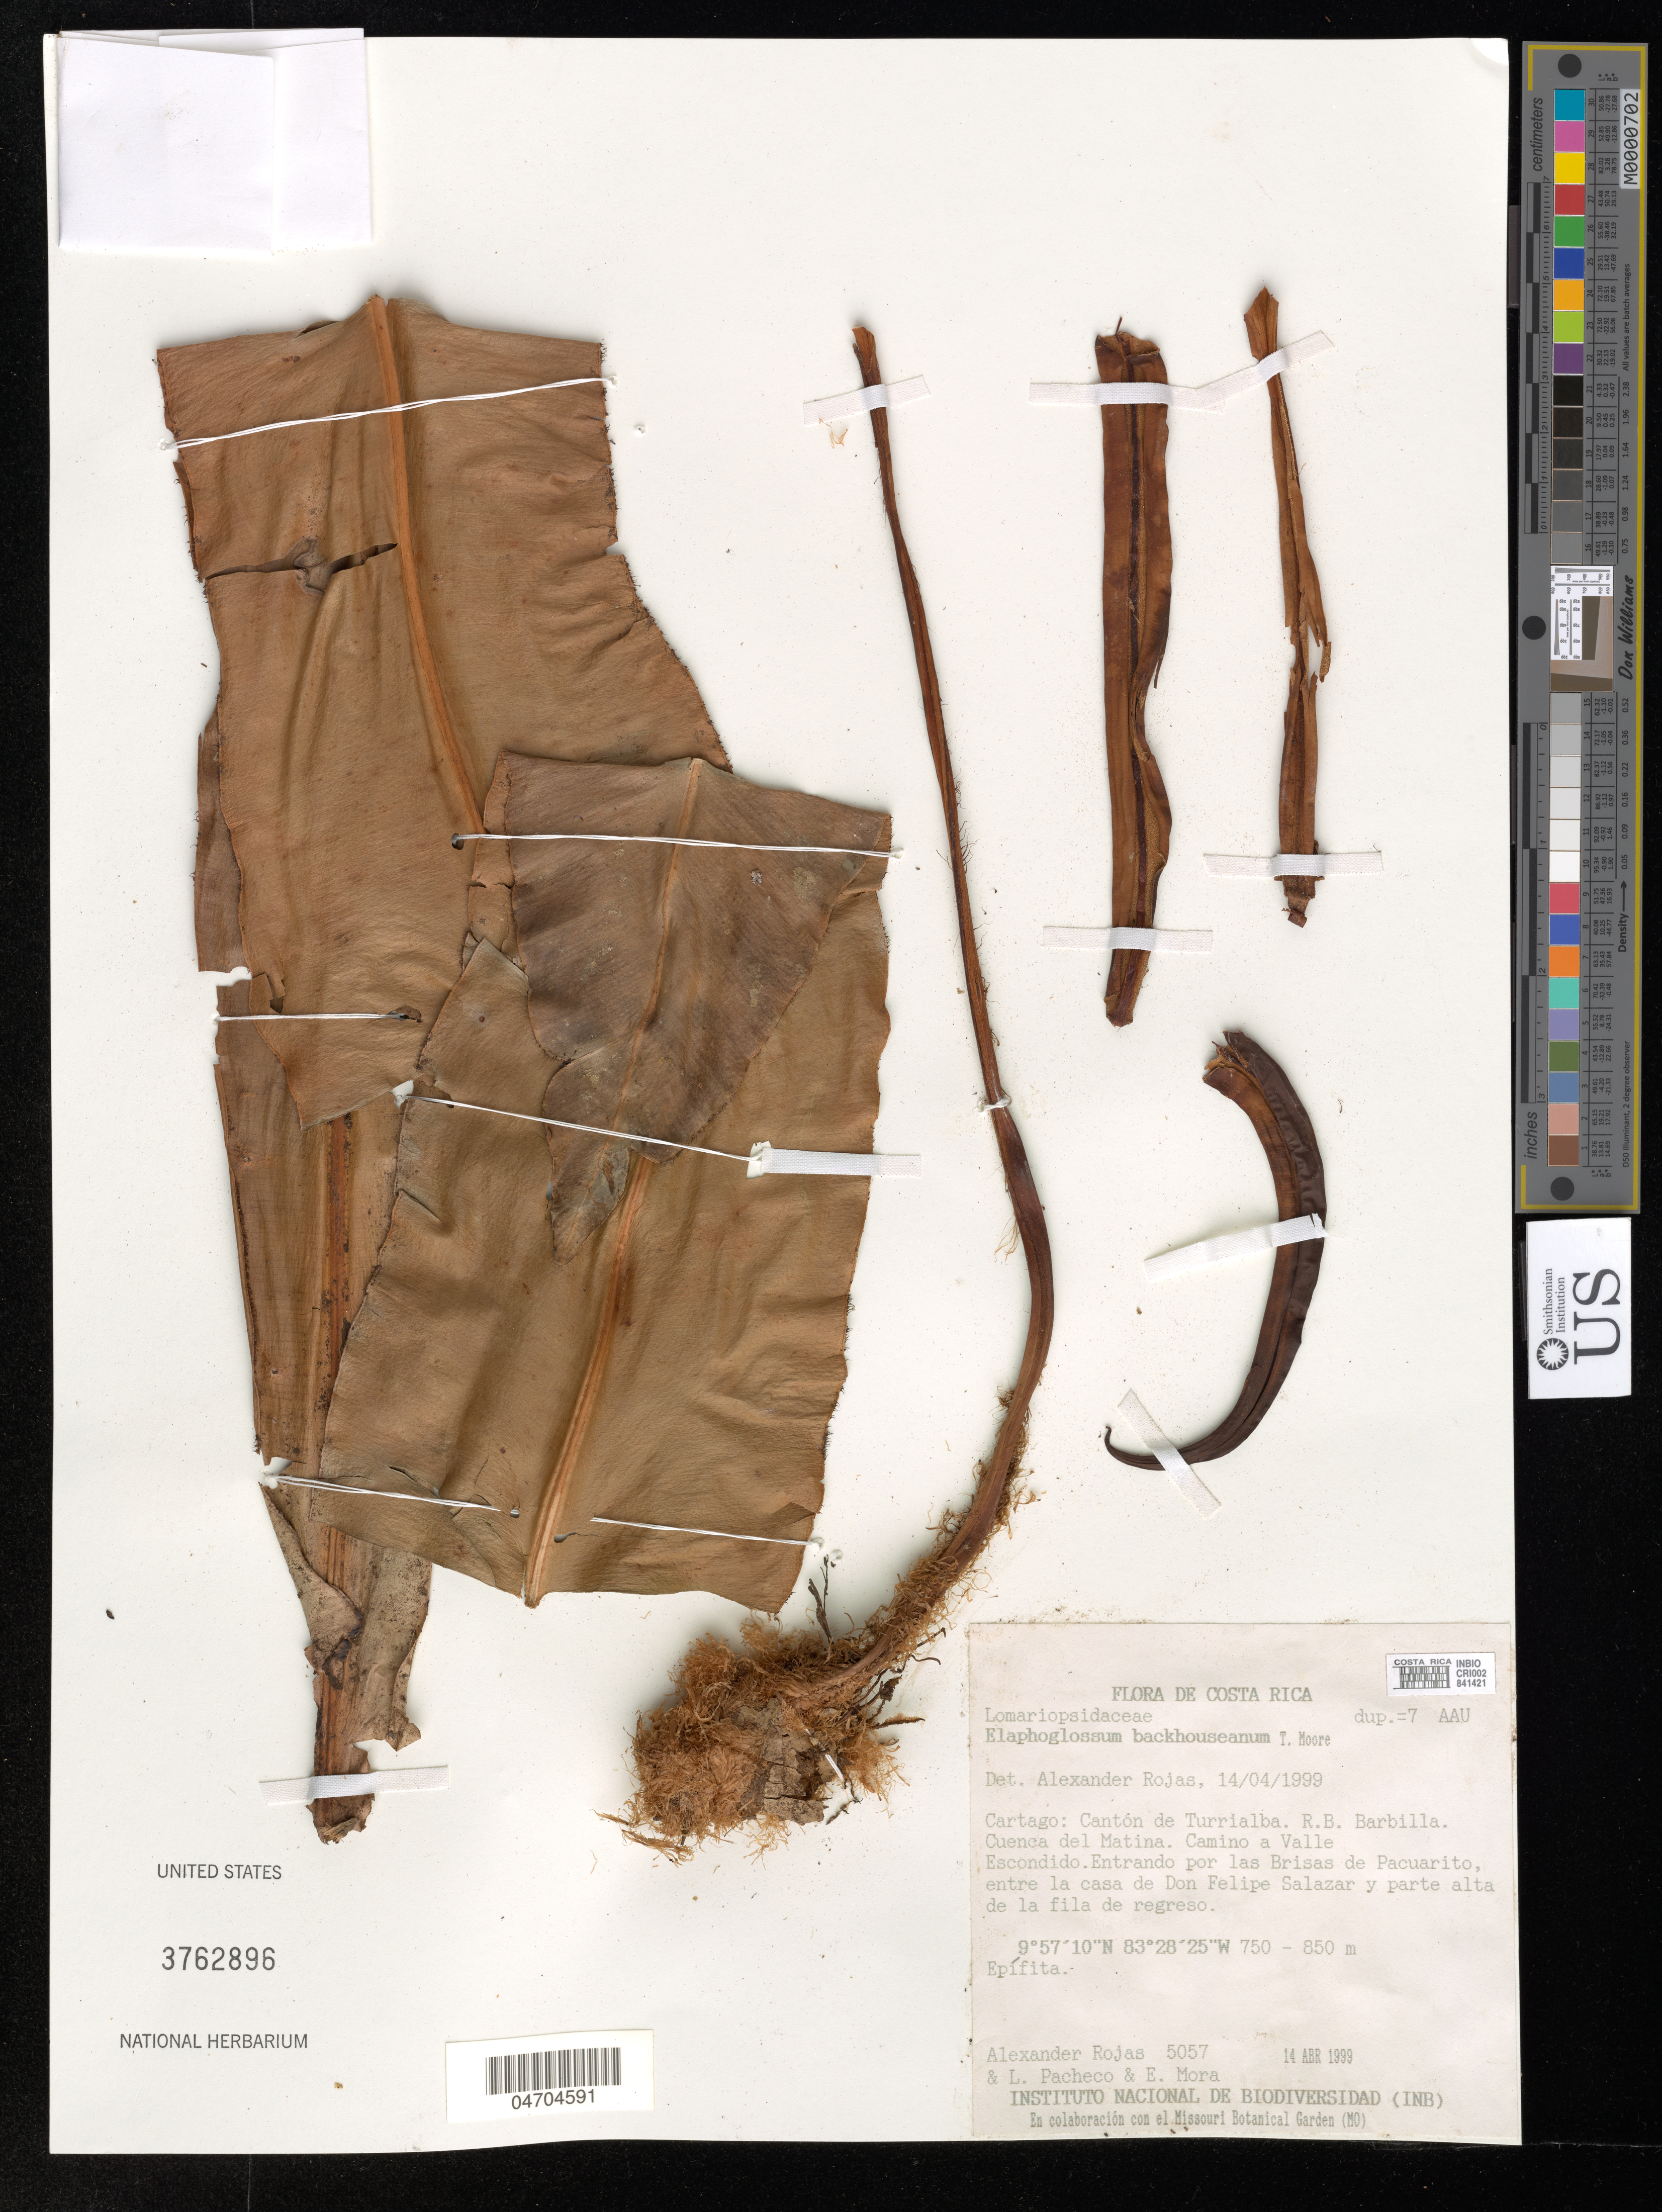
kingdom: Plantae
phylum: Tracheophyta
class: Polypodiopsida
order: Polypodiales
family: Dryopteridaceae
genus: Elaphoglossum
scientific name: Elaphoglossum backhouseanum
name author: T. Moore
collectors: A. Rojas, L. Pacheco & E. Mora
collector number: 5057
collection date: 1999-04-14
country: Costa Rica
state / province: Cartago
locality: Cantón de Turrialba. R.B. Barbilla. Cuenca del Matina. Camino a Valle Escondido. Entrando por las Brisas de Pacuarito, entre la casa de Don Felipe Salazar y parte alta de la fila de regreso.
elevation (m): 750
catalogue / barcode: US 3762896